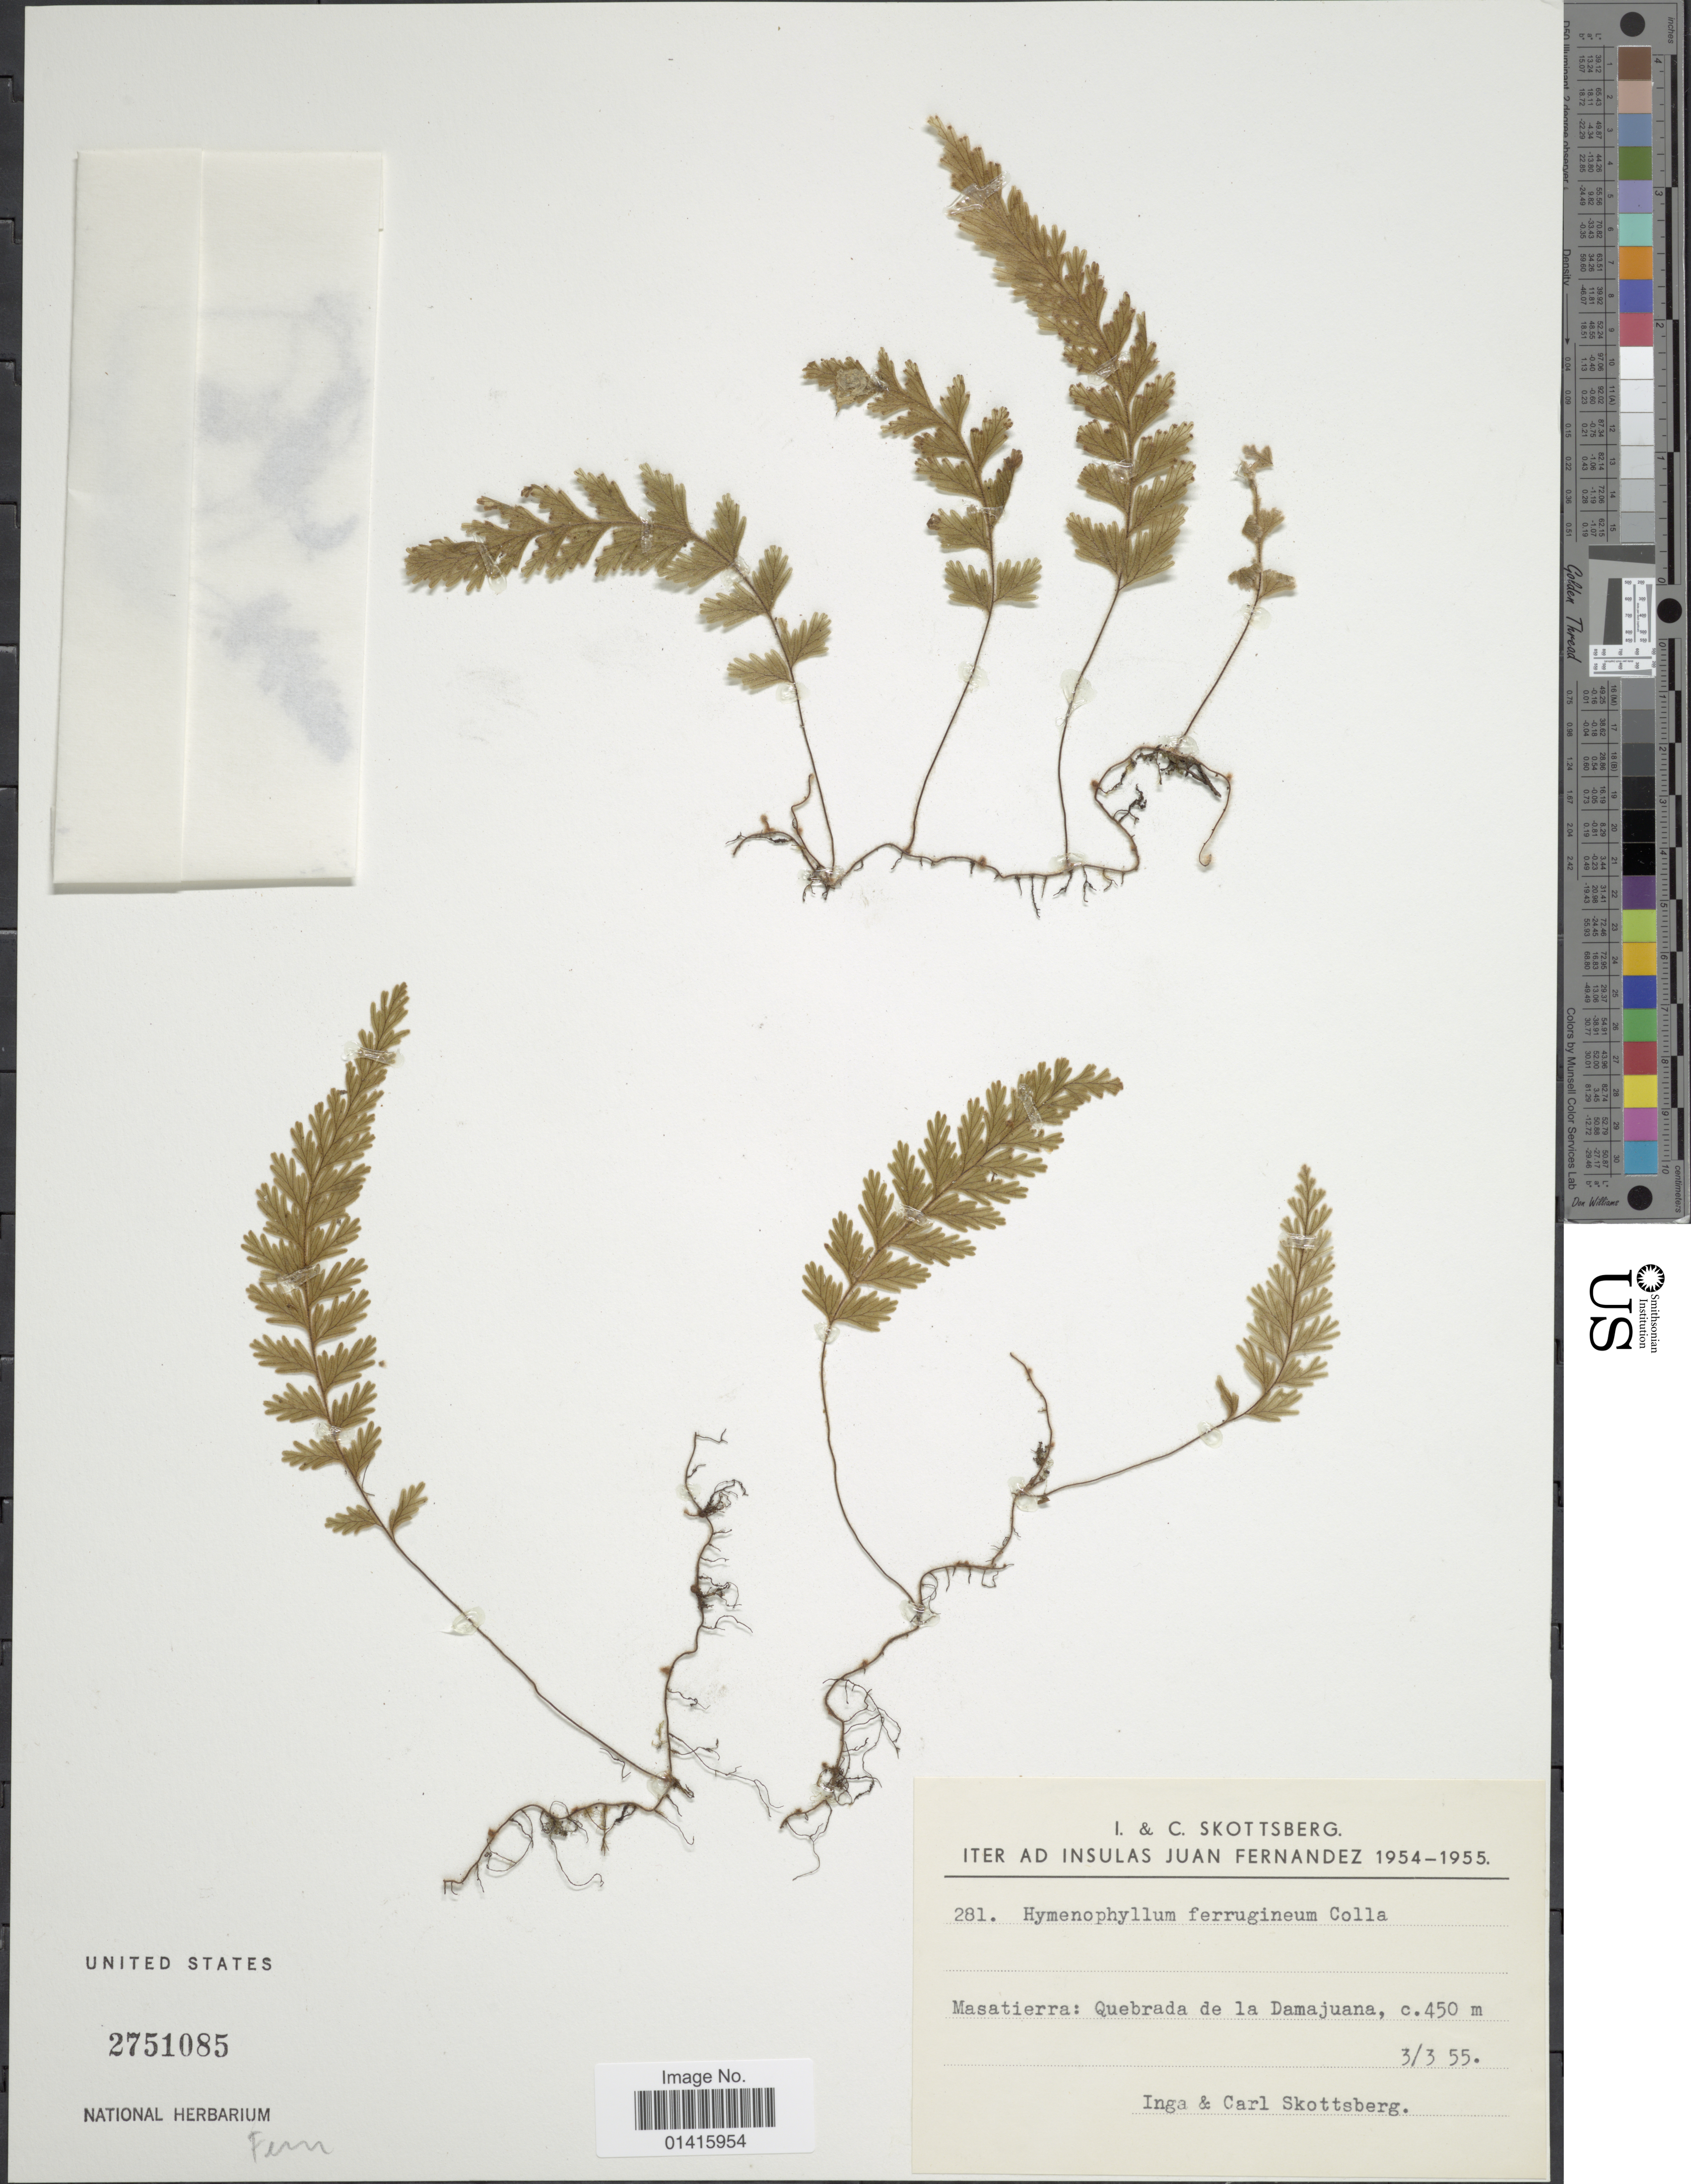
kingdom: Plantae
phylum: Tracheophyta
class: Polypodiopsida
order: Hymenophyllales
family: Hymenophyllaceae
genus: Hymenophyllum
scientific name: Hymenophyllum ferrugineum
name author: Colla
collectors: I. Skottsberg & C. Skottsberg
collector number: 281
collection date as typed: Transcribed d/m/y: 3/3/55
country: Chile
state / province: Valparaíso (V)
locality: Iter ad insulas Juan Fernandez, Masatierra: Quebrada de la Damajuana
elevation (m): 450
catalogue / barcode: US 2751085